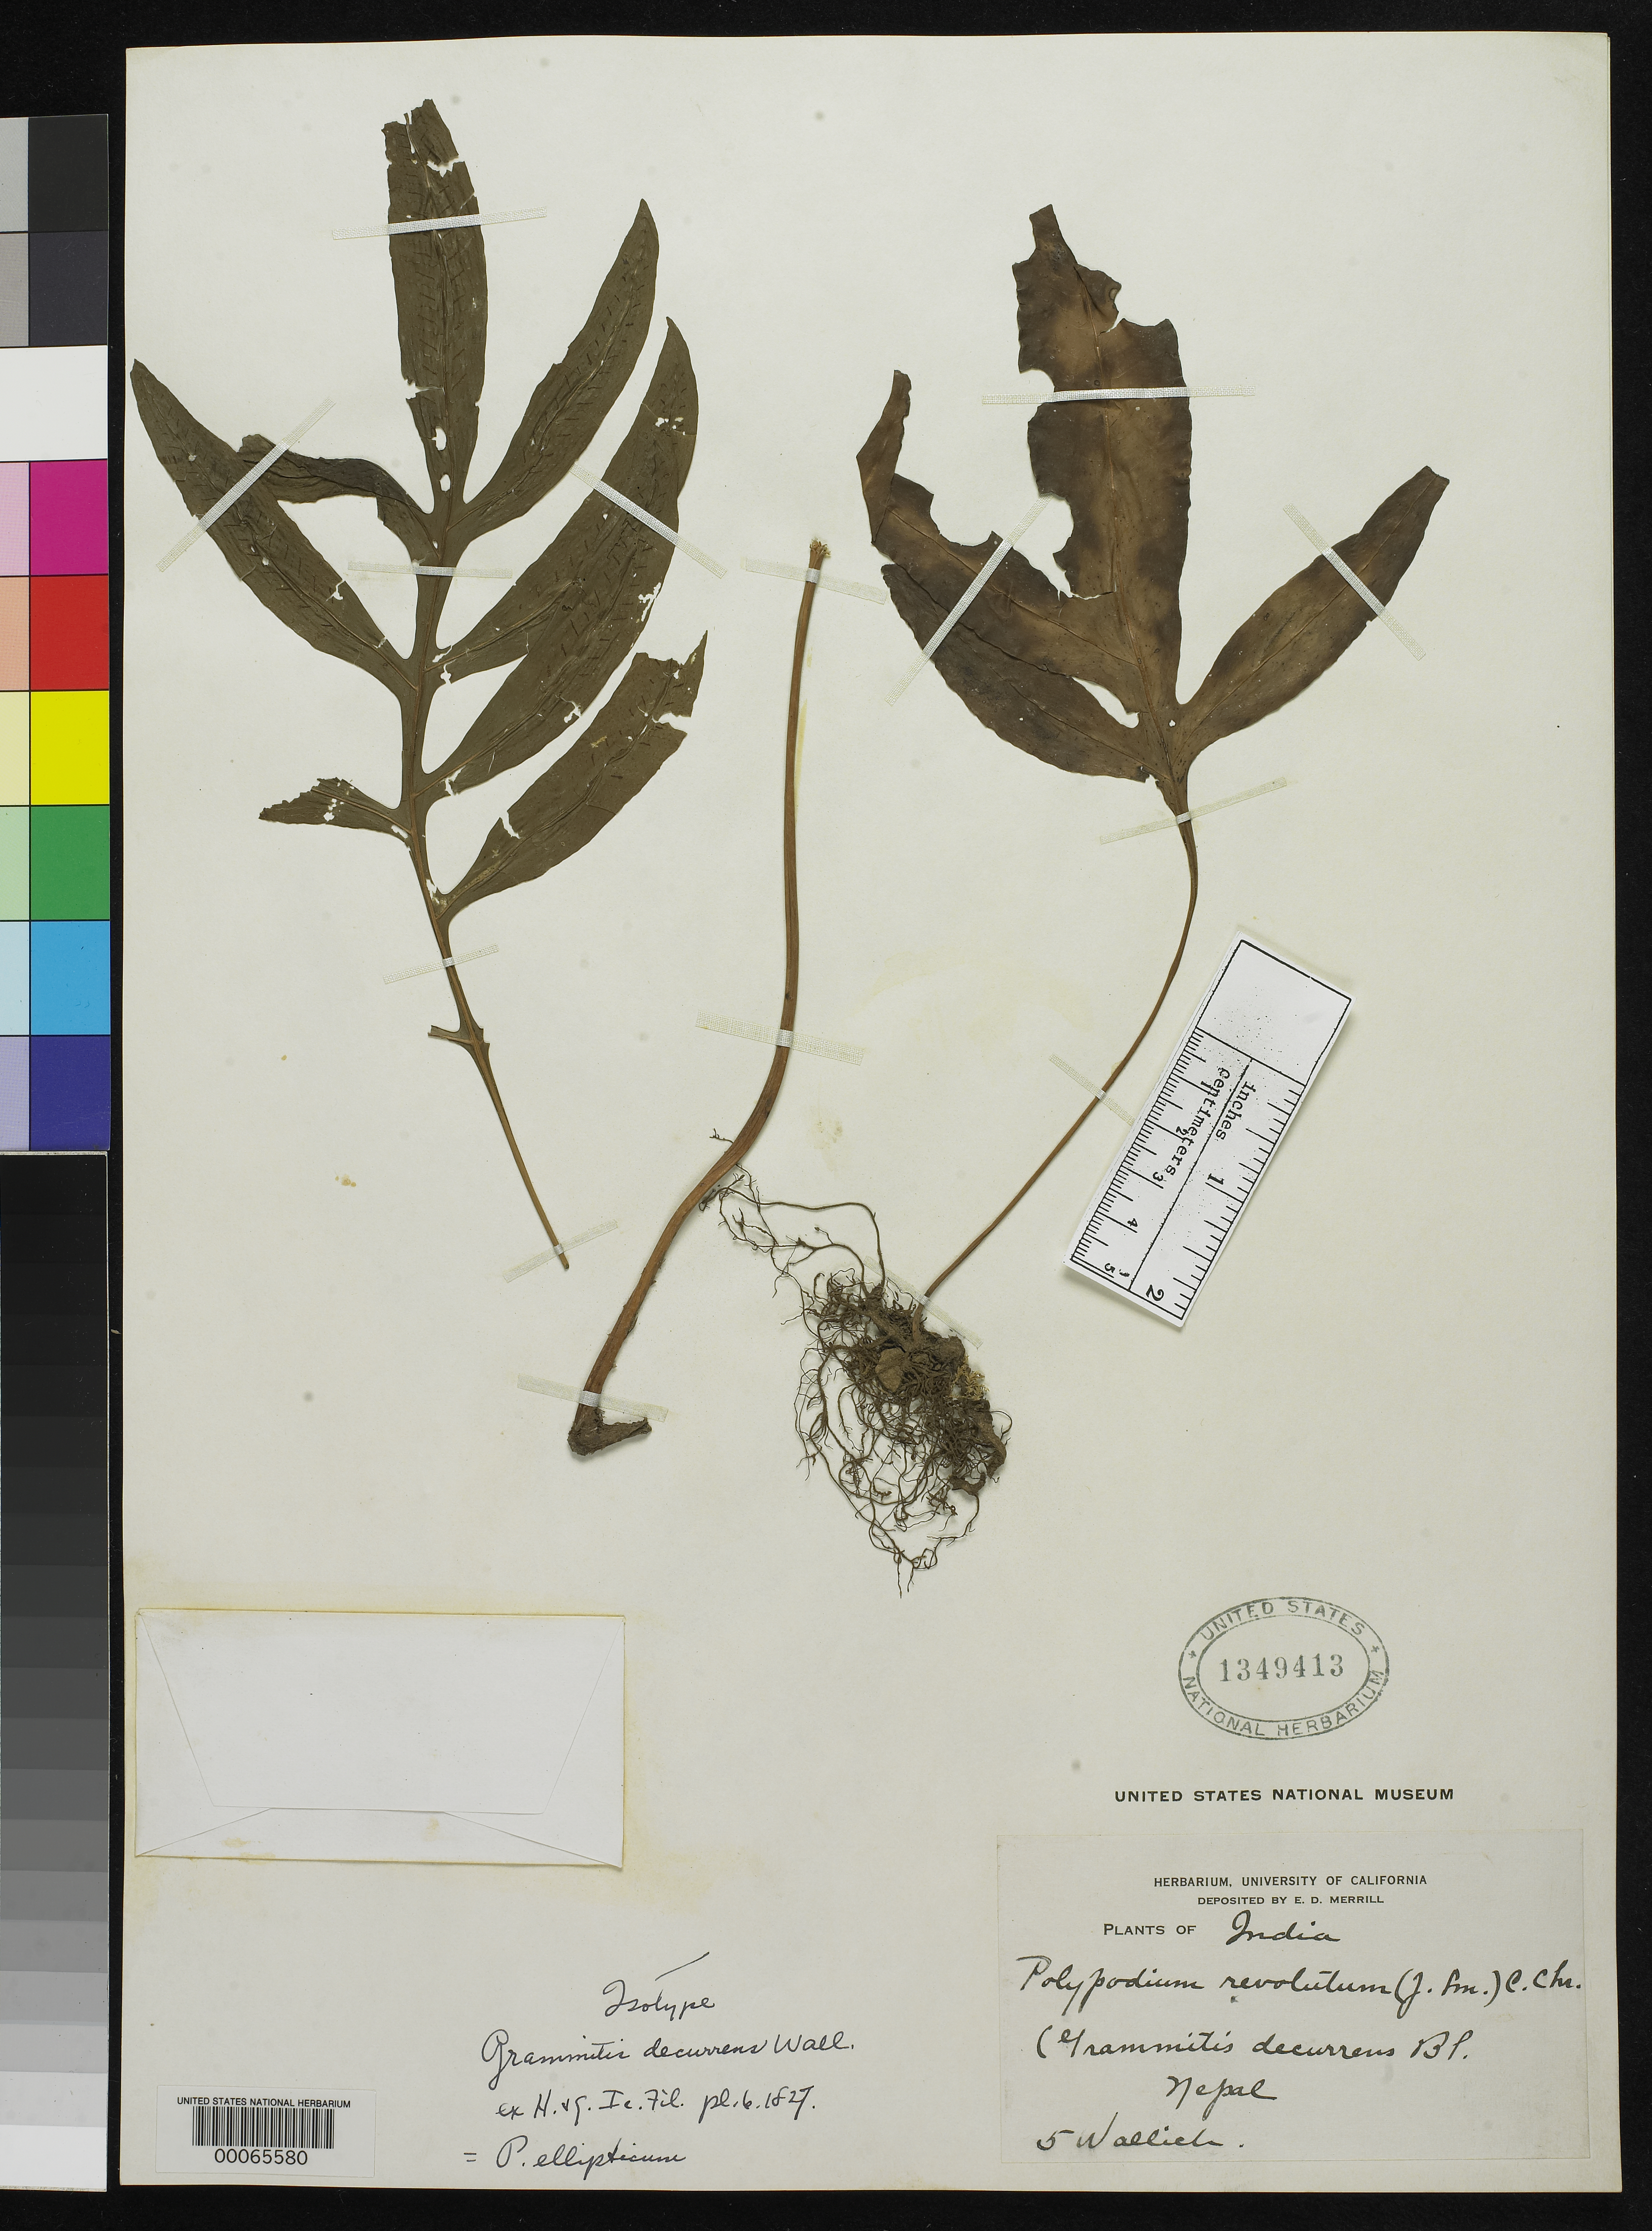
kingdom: Plantae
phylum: Tracheophyta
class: Polypodiopsida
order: Polypodiales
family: Polypodiaceae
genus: Grammitis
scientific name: Grammitis decurrens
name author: Wall. ex Hook. & Grev.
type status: Type Collection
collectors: N. Wallich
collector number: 5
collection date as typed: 1820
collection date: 1820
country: Nepal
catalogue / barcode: US 1277720